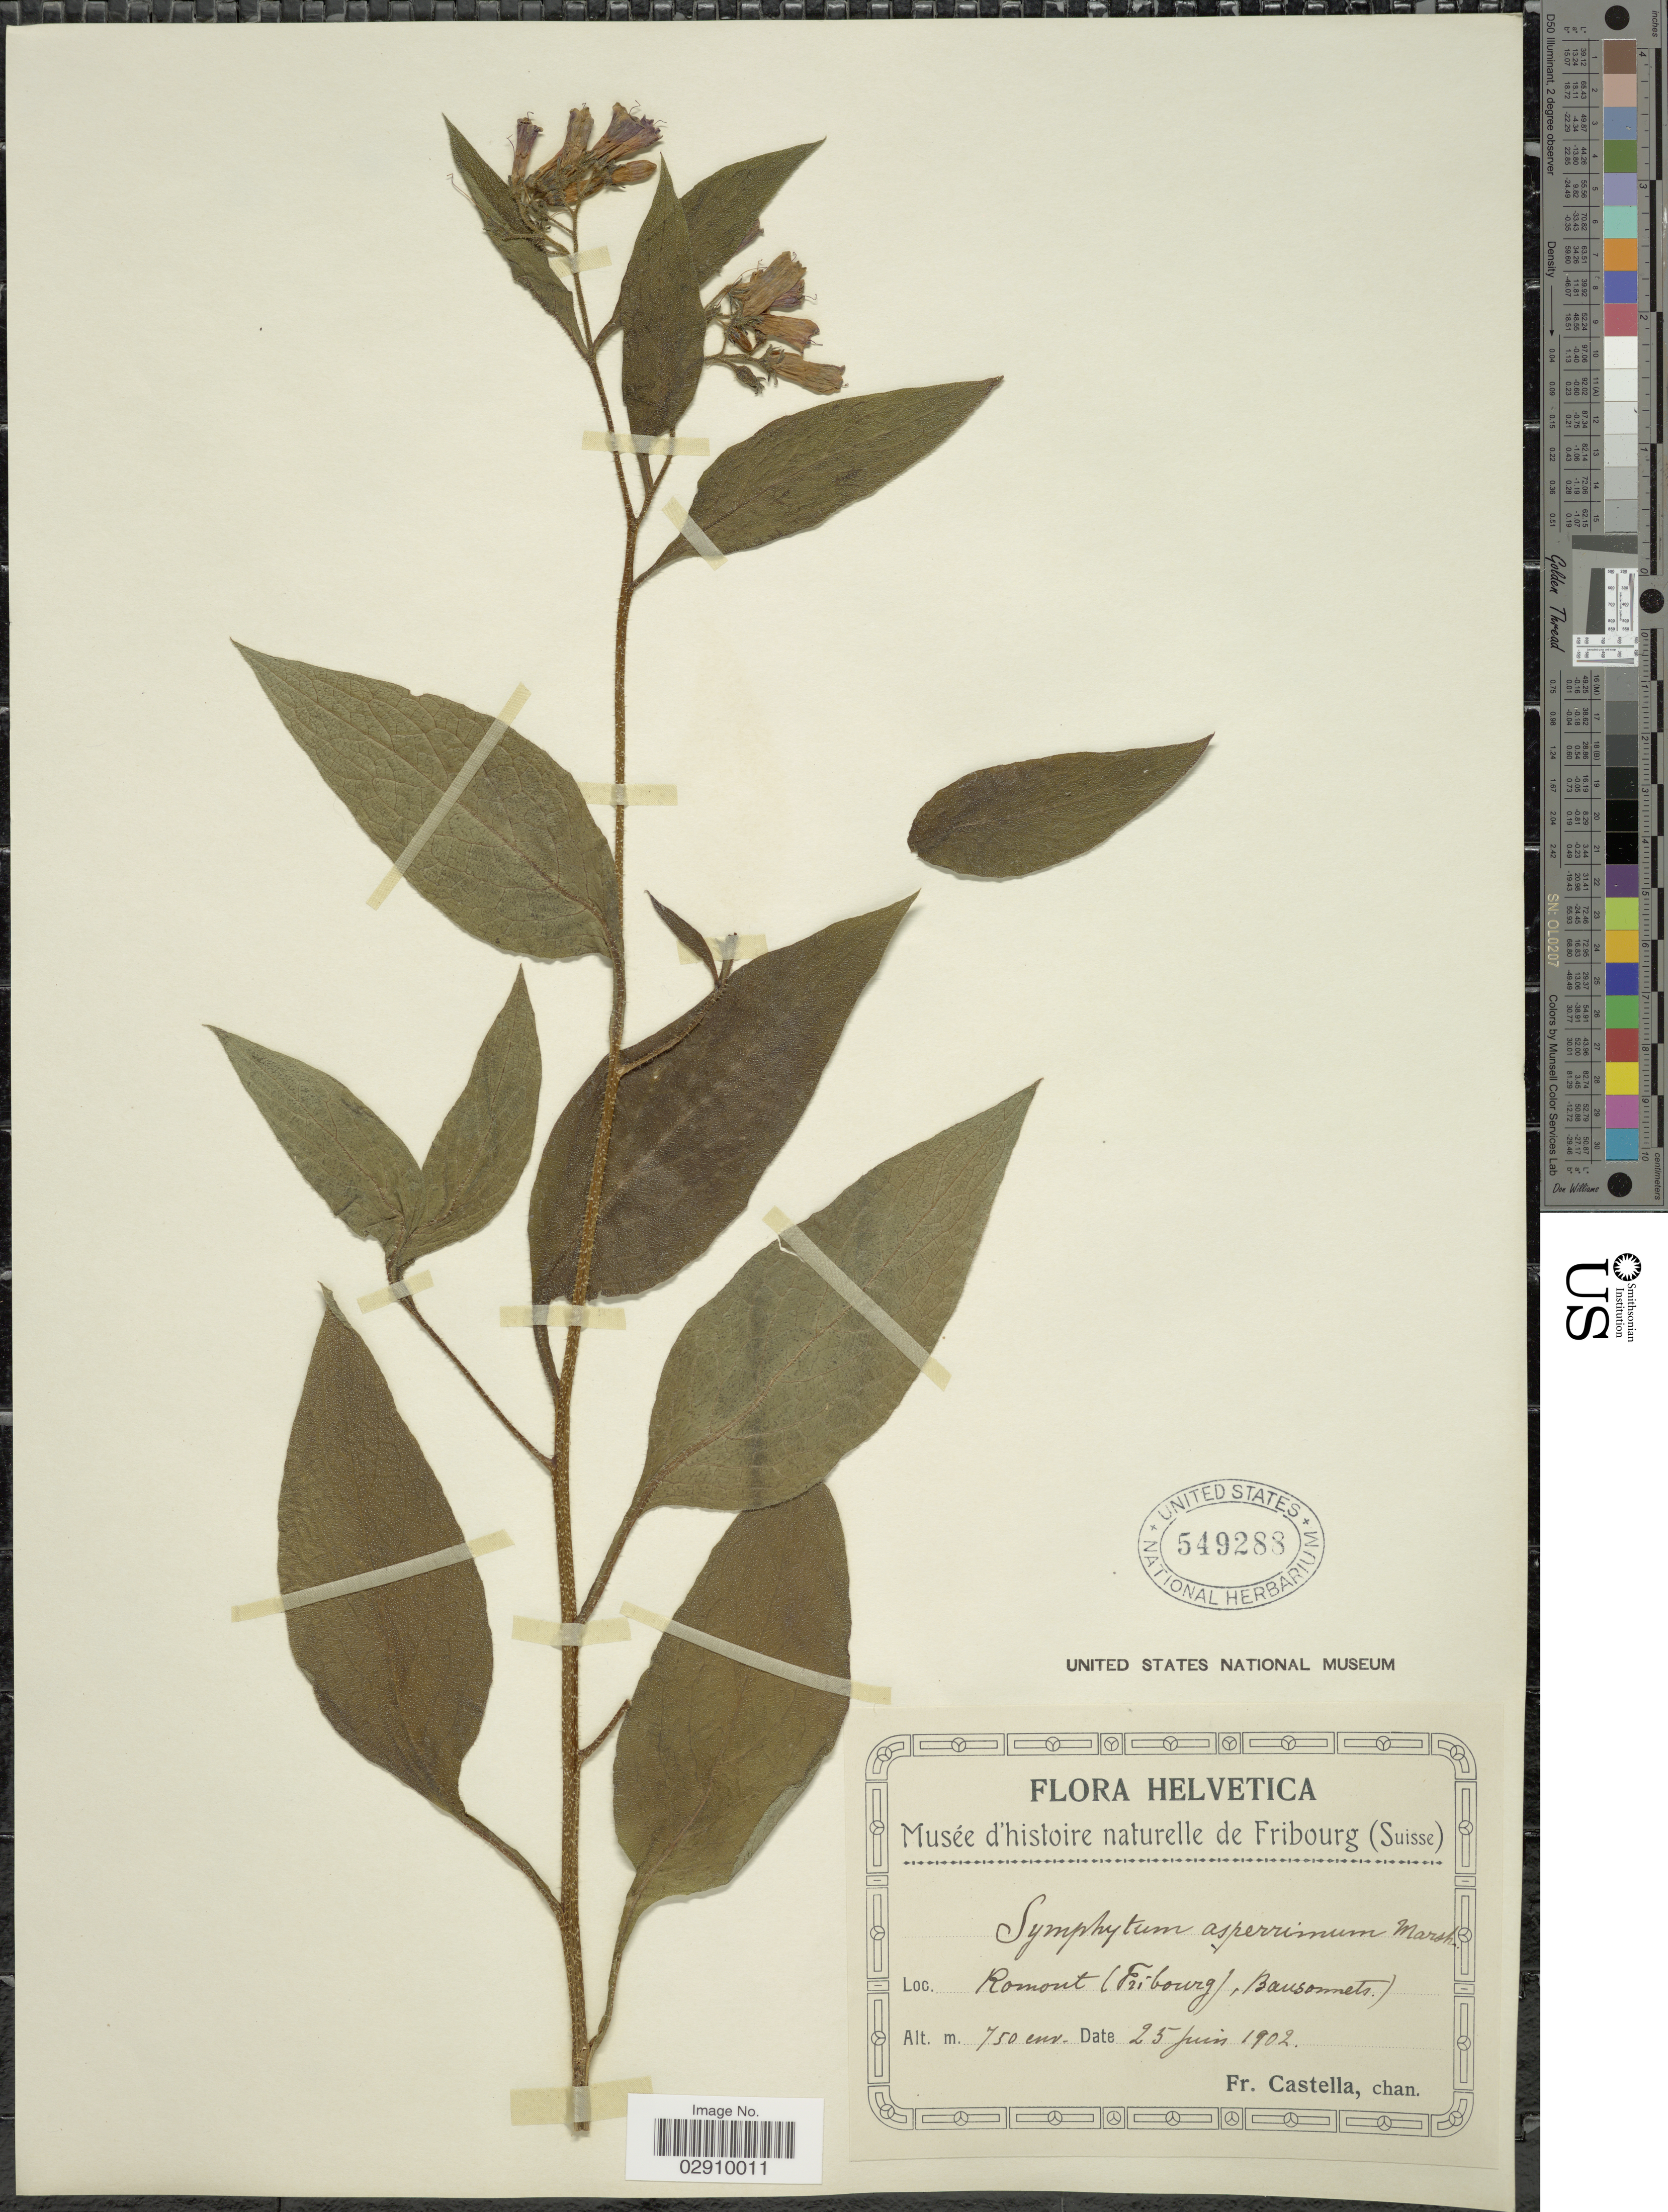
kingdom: Plantae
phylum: Tracheophyta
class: Magnoliopsida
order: Boraginales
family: Boraginaceae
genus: Symphytum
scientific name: Symphytum asperrimum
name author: Donn ex Sims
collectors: Fr. Castella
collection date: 1902-06-25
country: Switzerland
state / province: Fribourg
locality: Helvetica, Romout (Fribourg, Bausomets).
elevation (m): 750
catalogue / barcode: US 549288